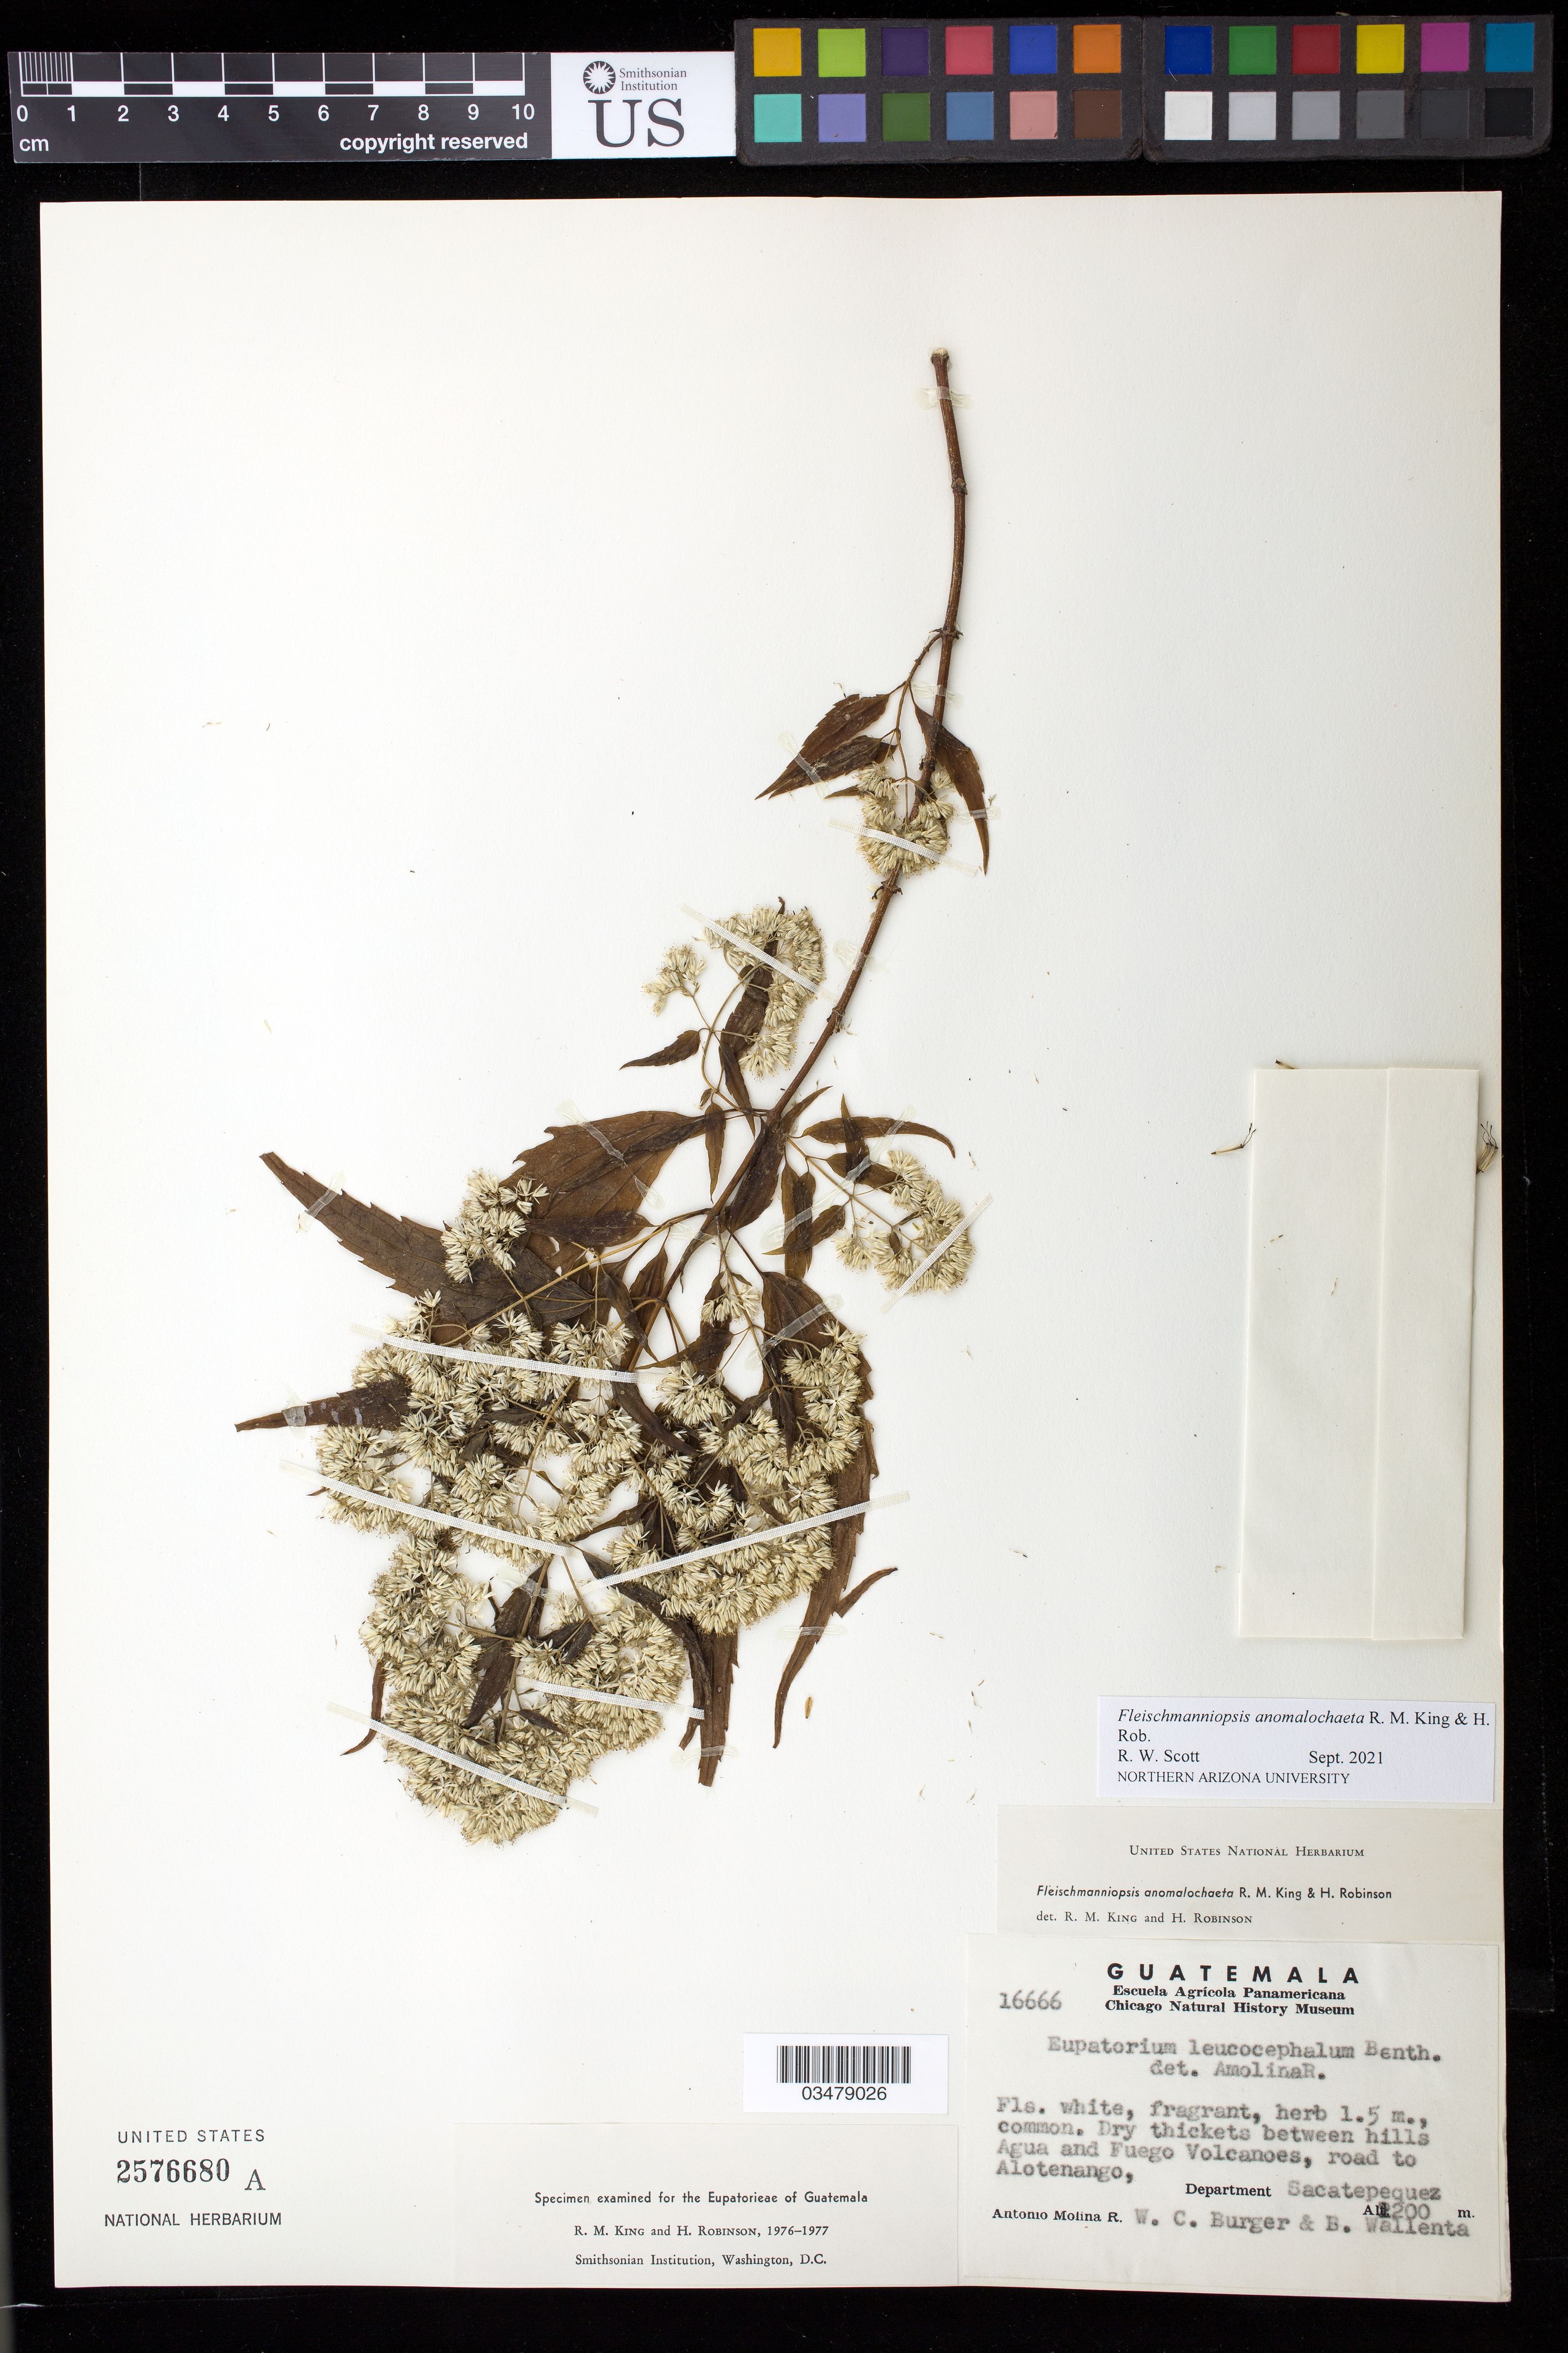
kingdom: Plantae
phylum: Tracheophyta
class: Magnoliopsida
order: Asterales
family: Asteraceae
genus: Fleischmanniopsis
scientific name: Fleischmanniopsis anomalochaeta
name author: R.M. King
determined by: Scott, R. W.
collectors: A. Molina R., W. Burger & B. Wallenta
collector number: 16666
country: Guatemala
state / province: Sacatepéquez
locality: Dry thickets between hills Agua and Fuego Volcanoes, road to Alotenango, Departamento Sacatepequez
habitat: Dry thickets between hills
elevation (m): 1200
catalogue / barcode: US 2576680A